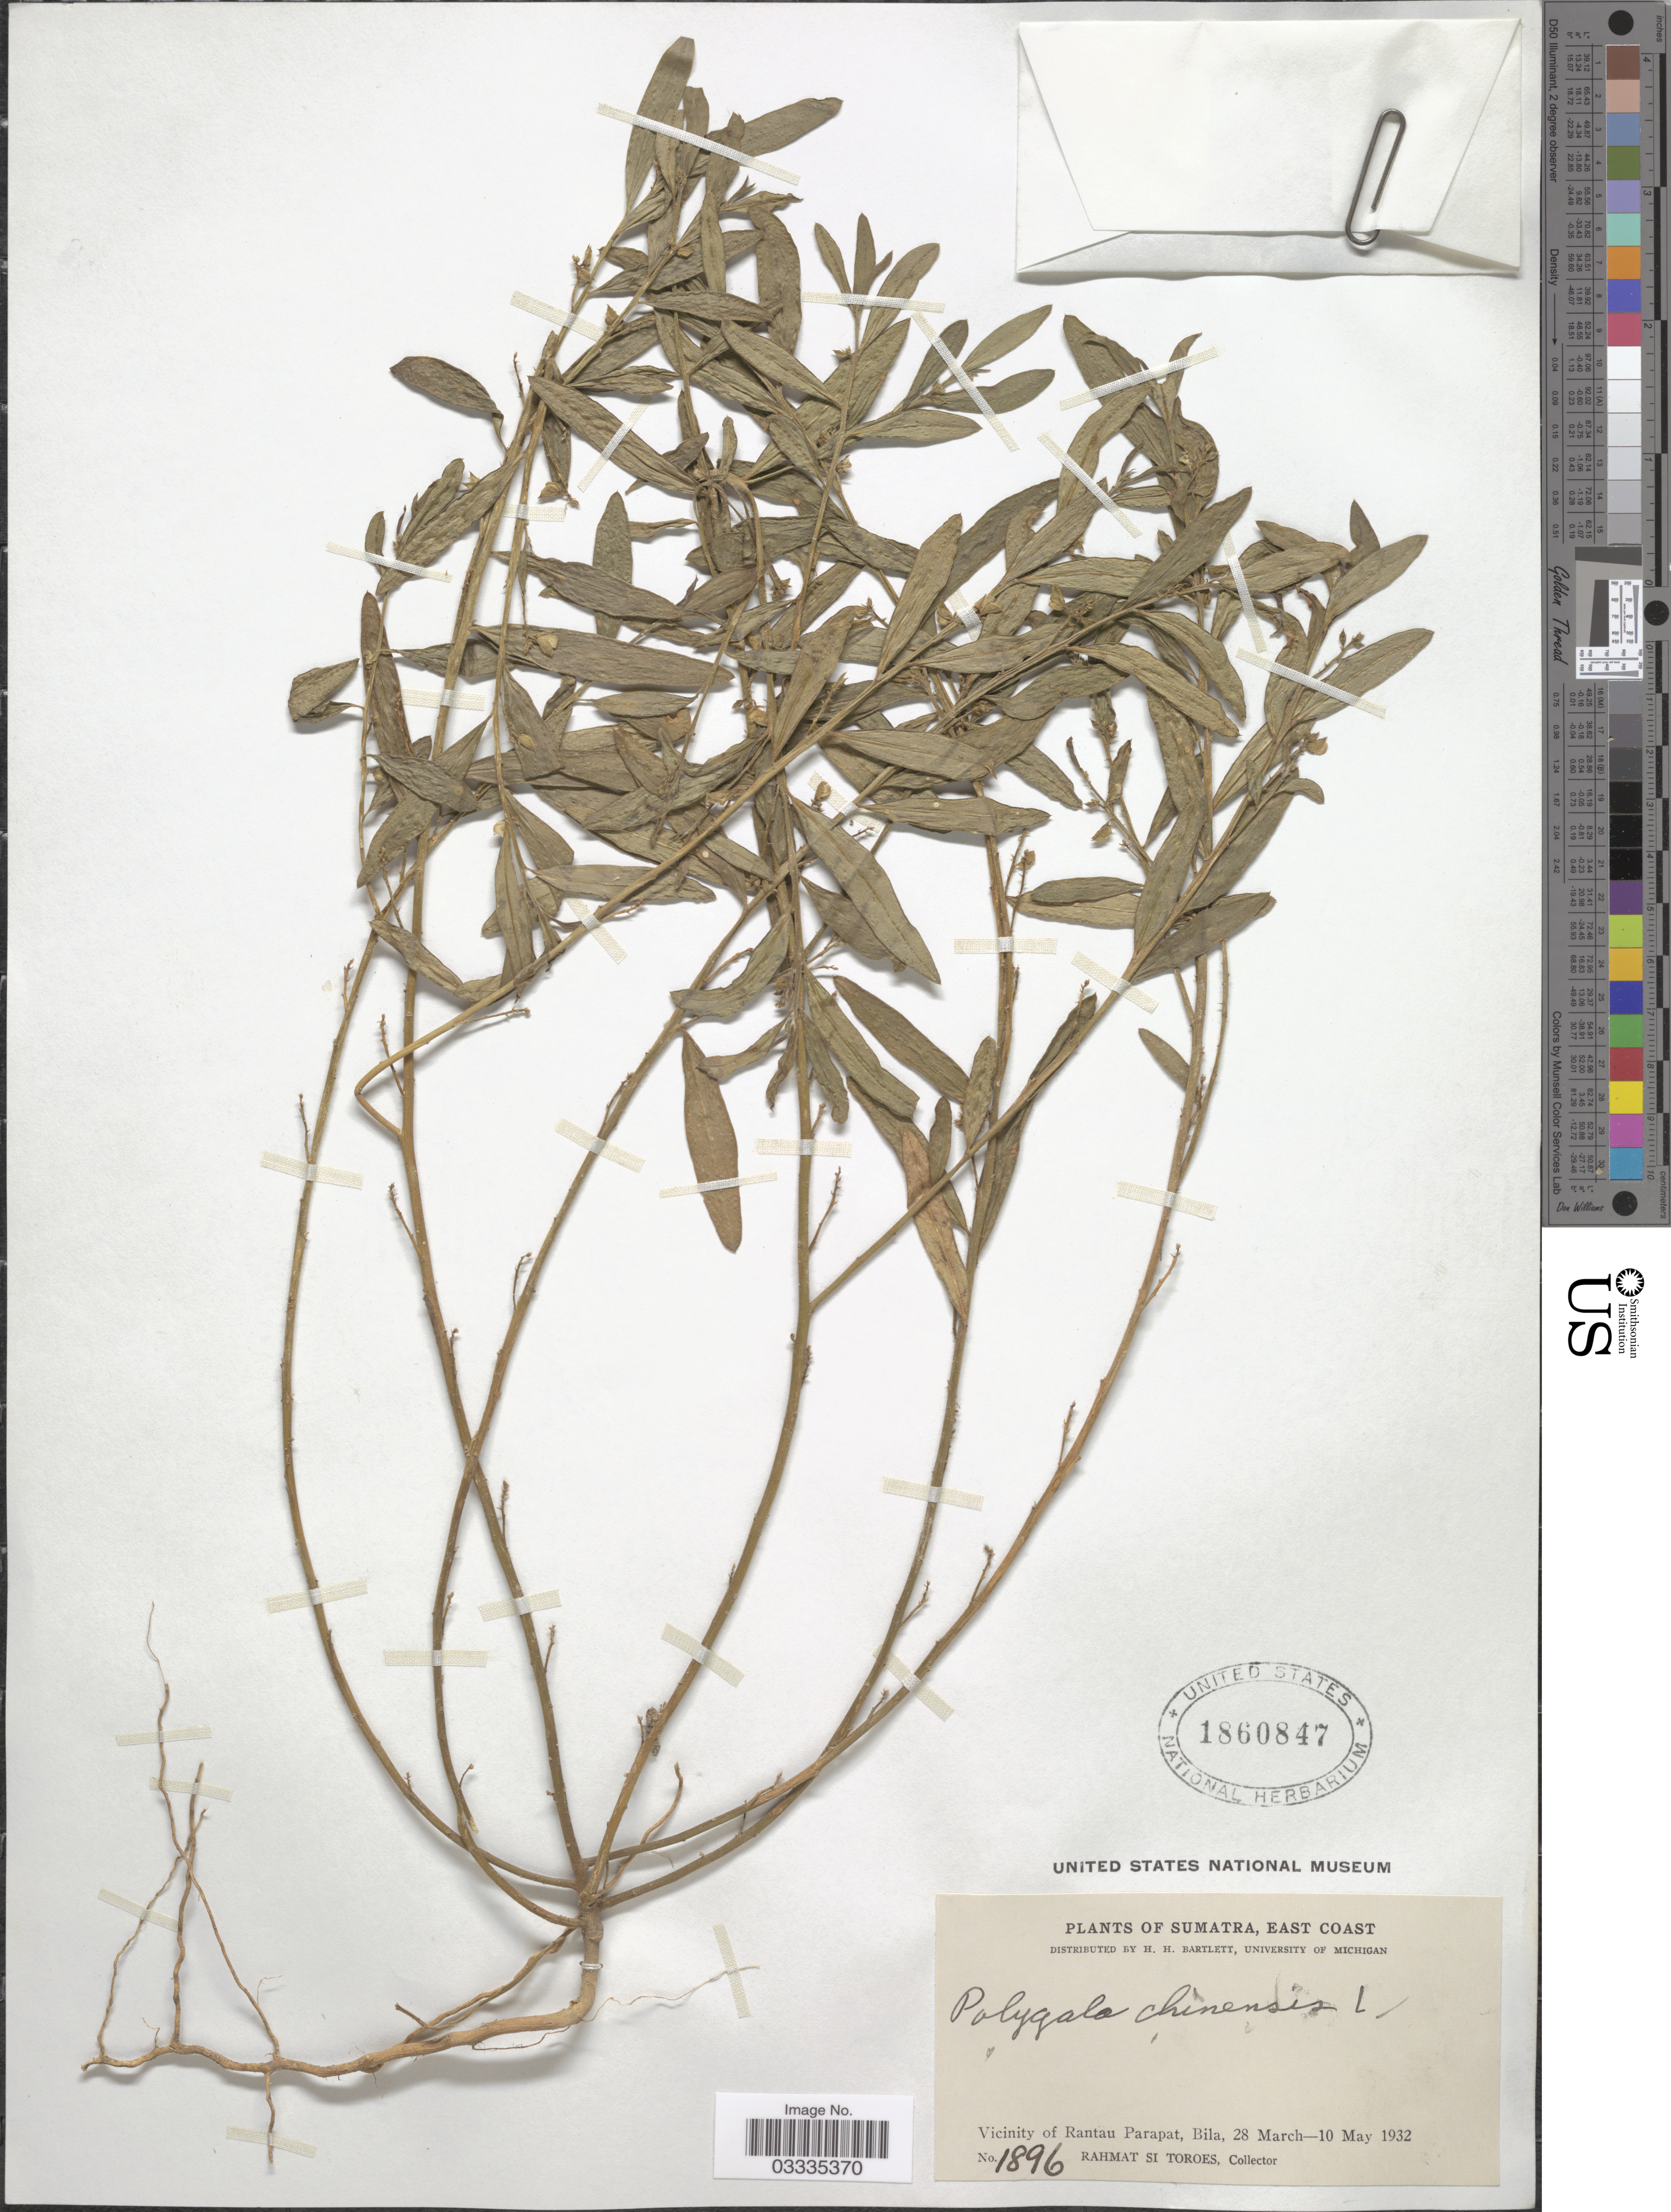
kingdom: Plantae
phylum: Tracheophyta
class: Magnoliopsida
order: Fabales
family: Polygalaceae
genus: Polygala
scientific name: Polygala chinensis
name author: L.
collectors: Rahmat Si Boeea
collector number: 1896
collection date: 1932-03-28/1932-05-10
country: Indonesia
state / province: Sumatra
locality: East Coast. Vicinity of Rantau Parapat, Bila.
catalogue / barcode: US 1860847